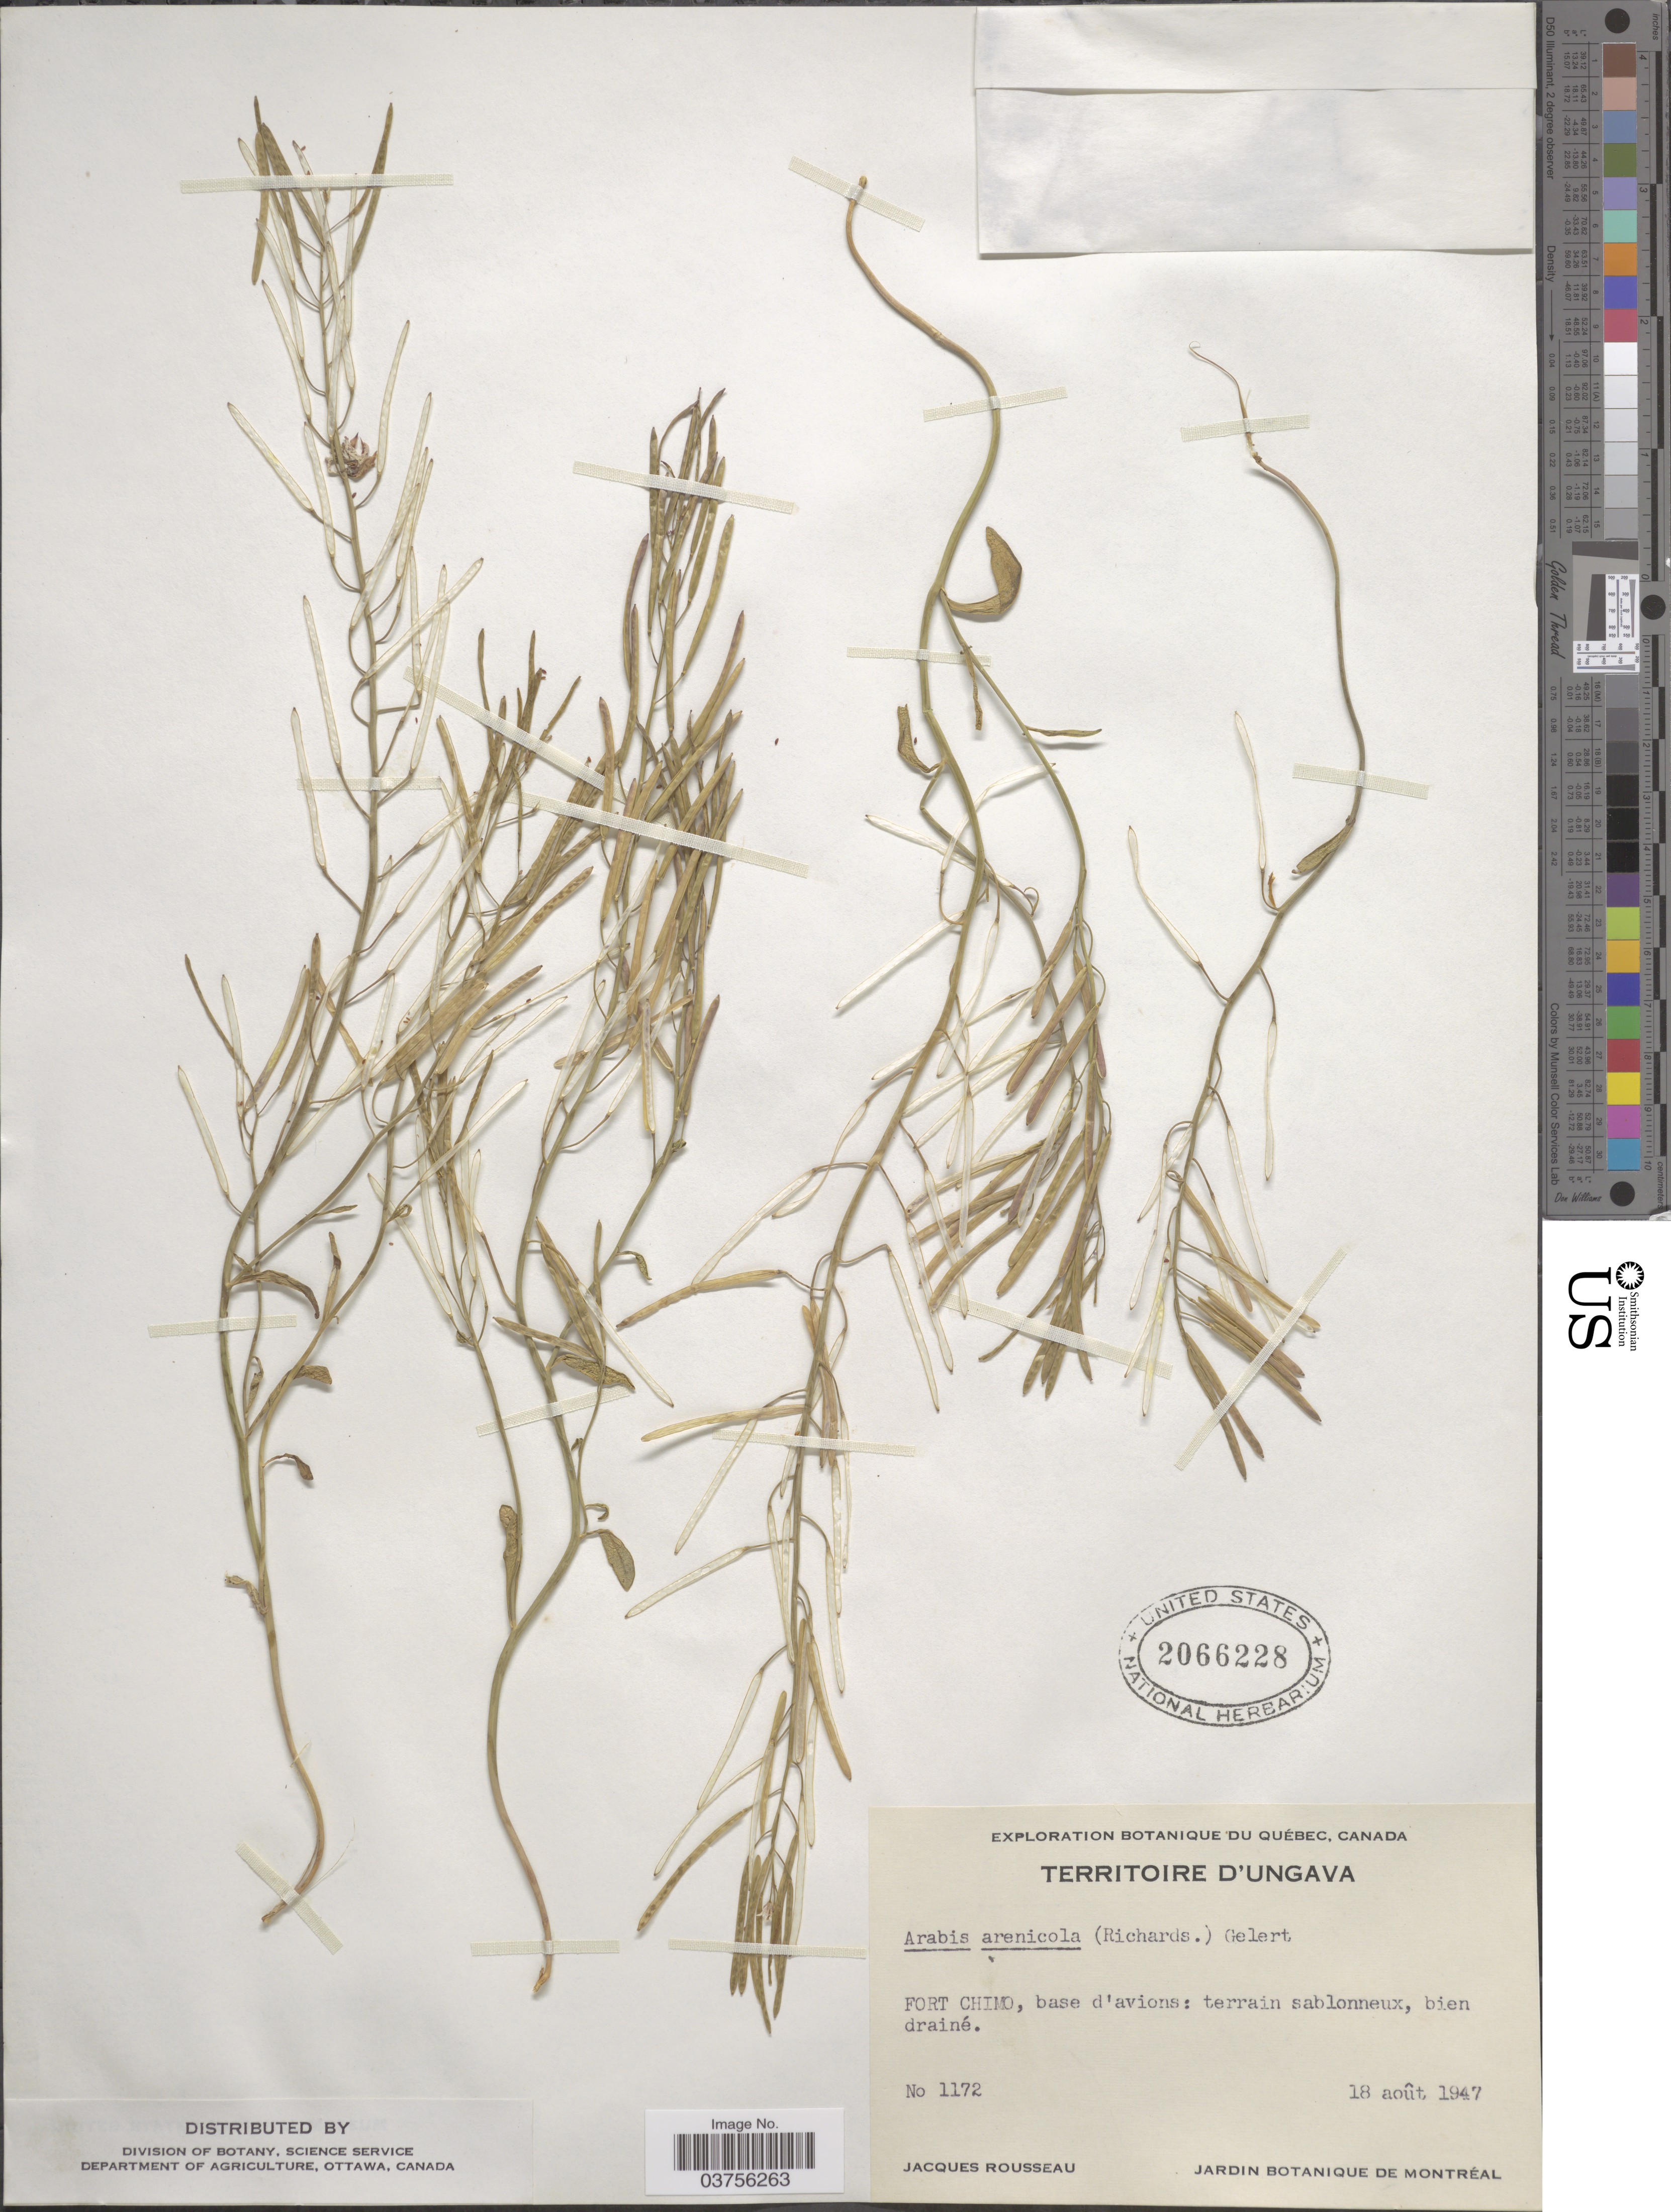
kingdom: Plantae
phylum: Tracheophyta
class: Magnoliopsida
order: Brassicales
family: Brassicaceae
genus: Arabis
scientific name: Arabis arenicola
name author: (Richardson ex Hook.) Gelert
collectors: J. Rousseau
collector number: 1172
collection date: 1947-08-18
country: Canada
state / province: Quebec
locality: Territoire d'Ungava. Fort Chimo, base d'avions.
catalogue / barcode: US 2066228